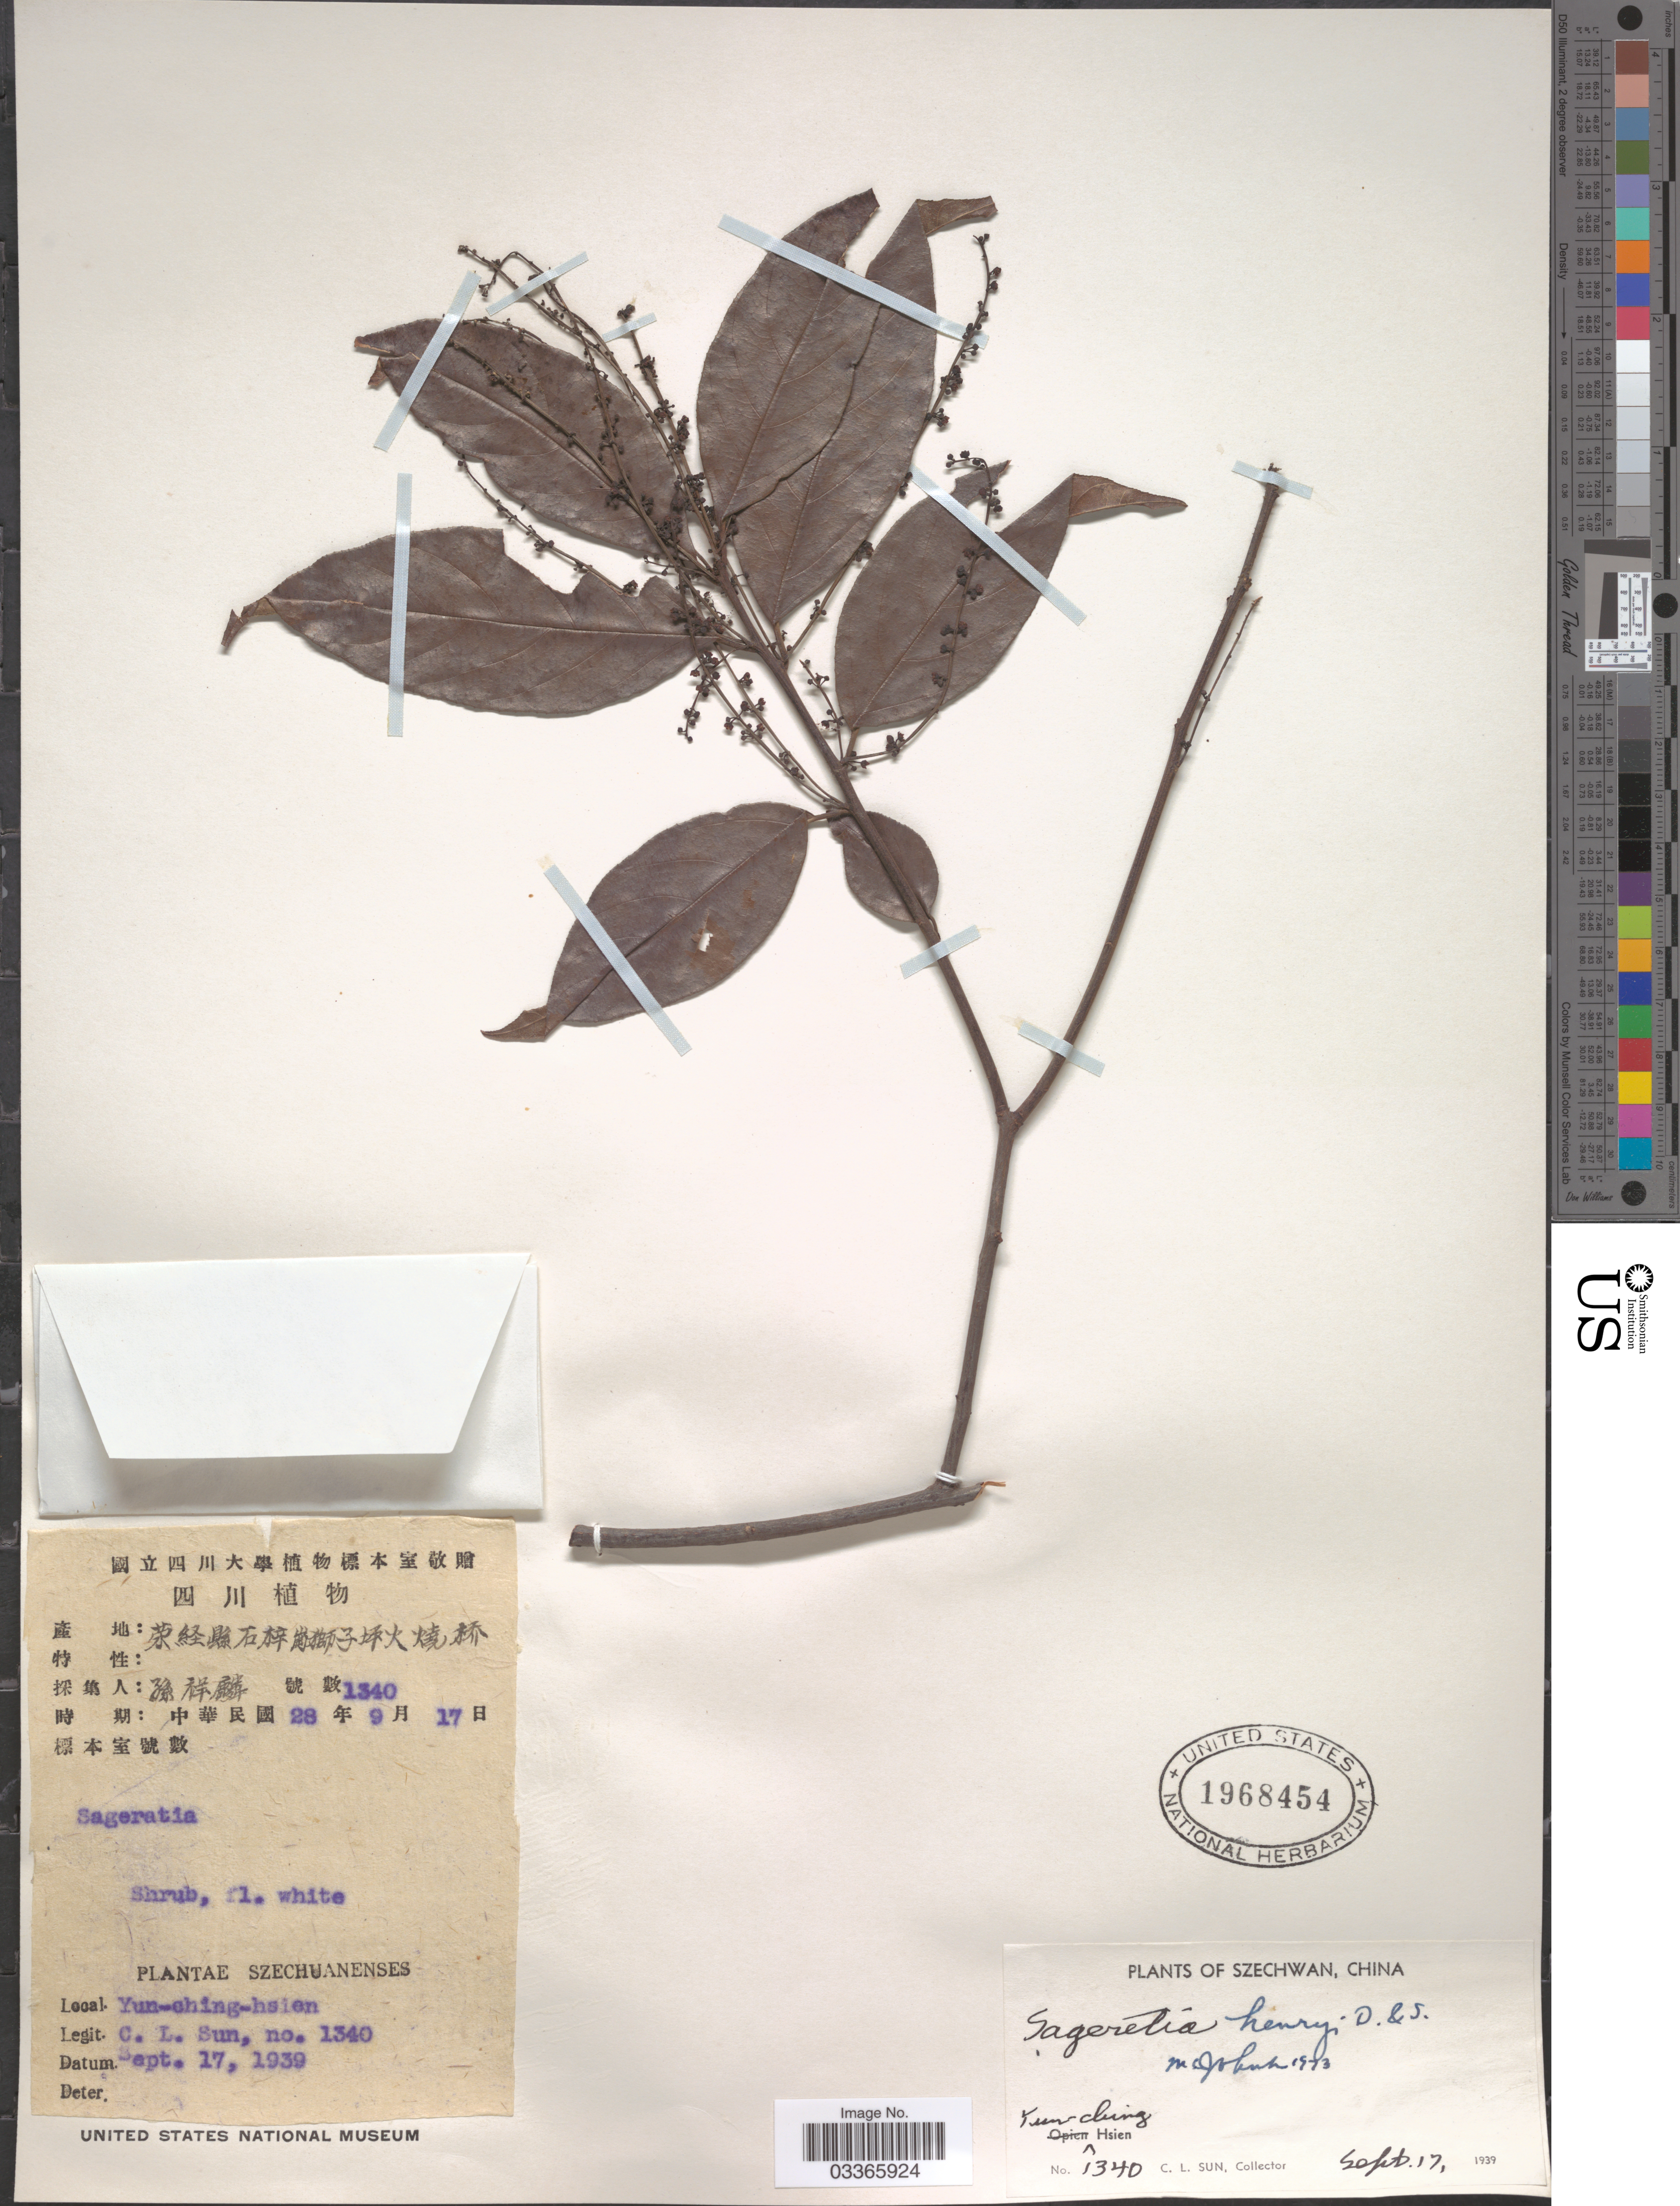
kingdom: Plantae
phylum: Tracheophyta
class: Magnoliopsida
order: Rosales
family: Rhamnaceae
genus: Sageretia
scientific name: Sageretia henryi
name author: J.R. Drumm. & C. Sprague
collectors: C. Sun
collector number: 1340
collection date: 1939-09-17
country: China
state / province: Sichuan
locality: Szechwan, Yun-ching-hsien.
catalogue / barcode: US 1968454